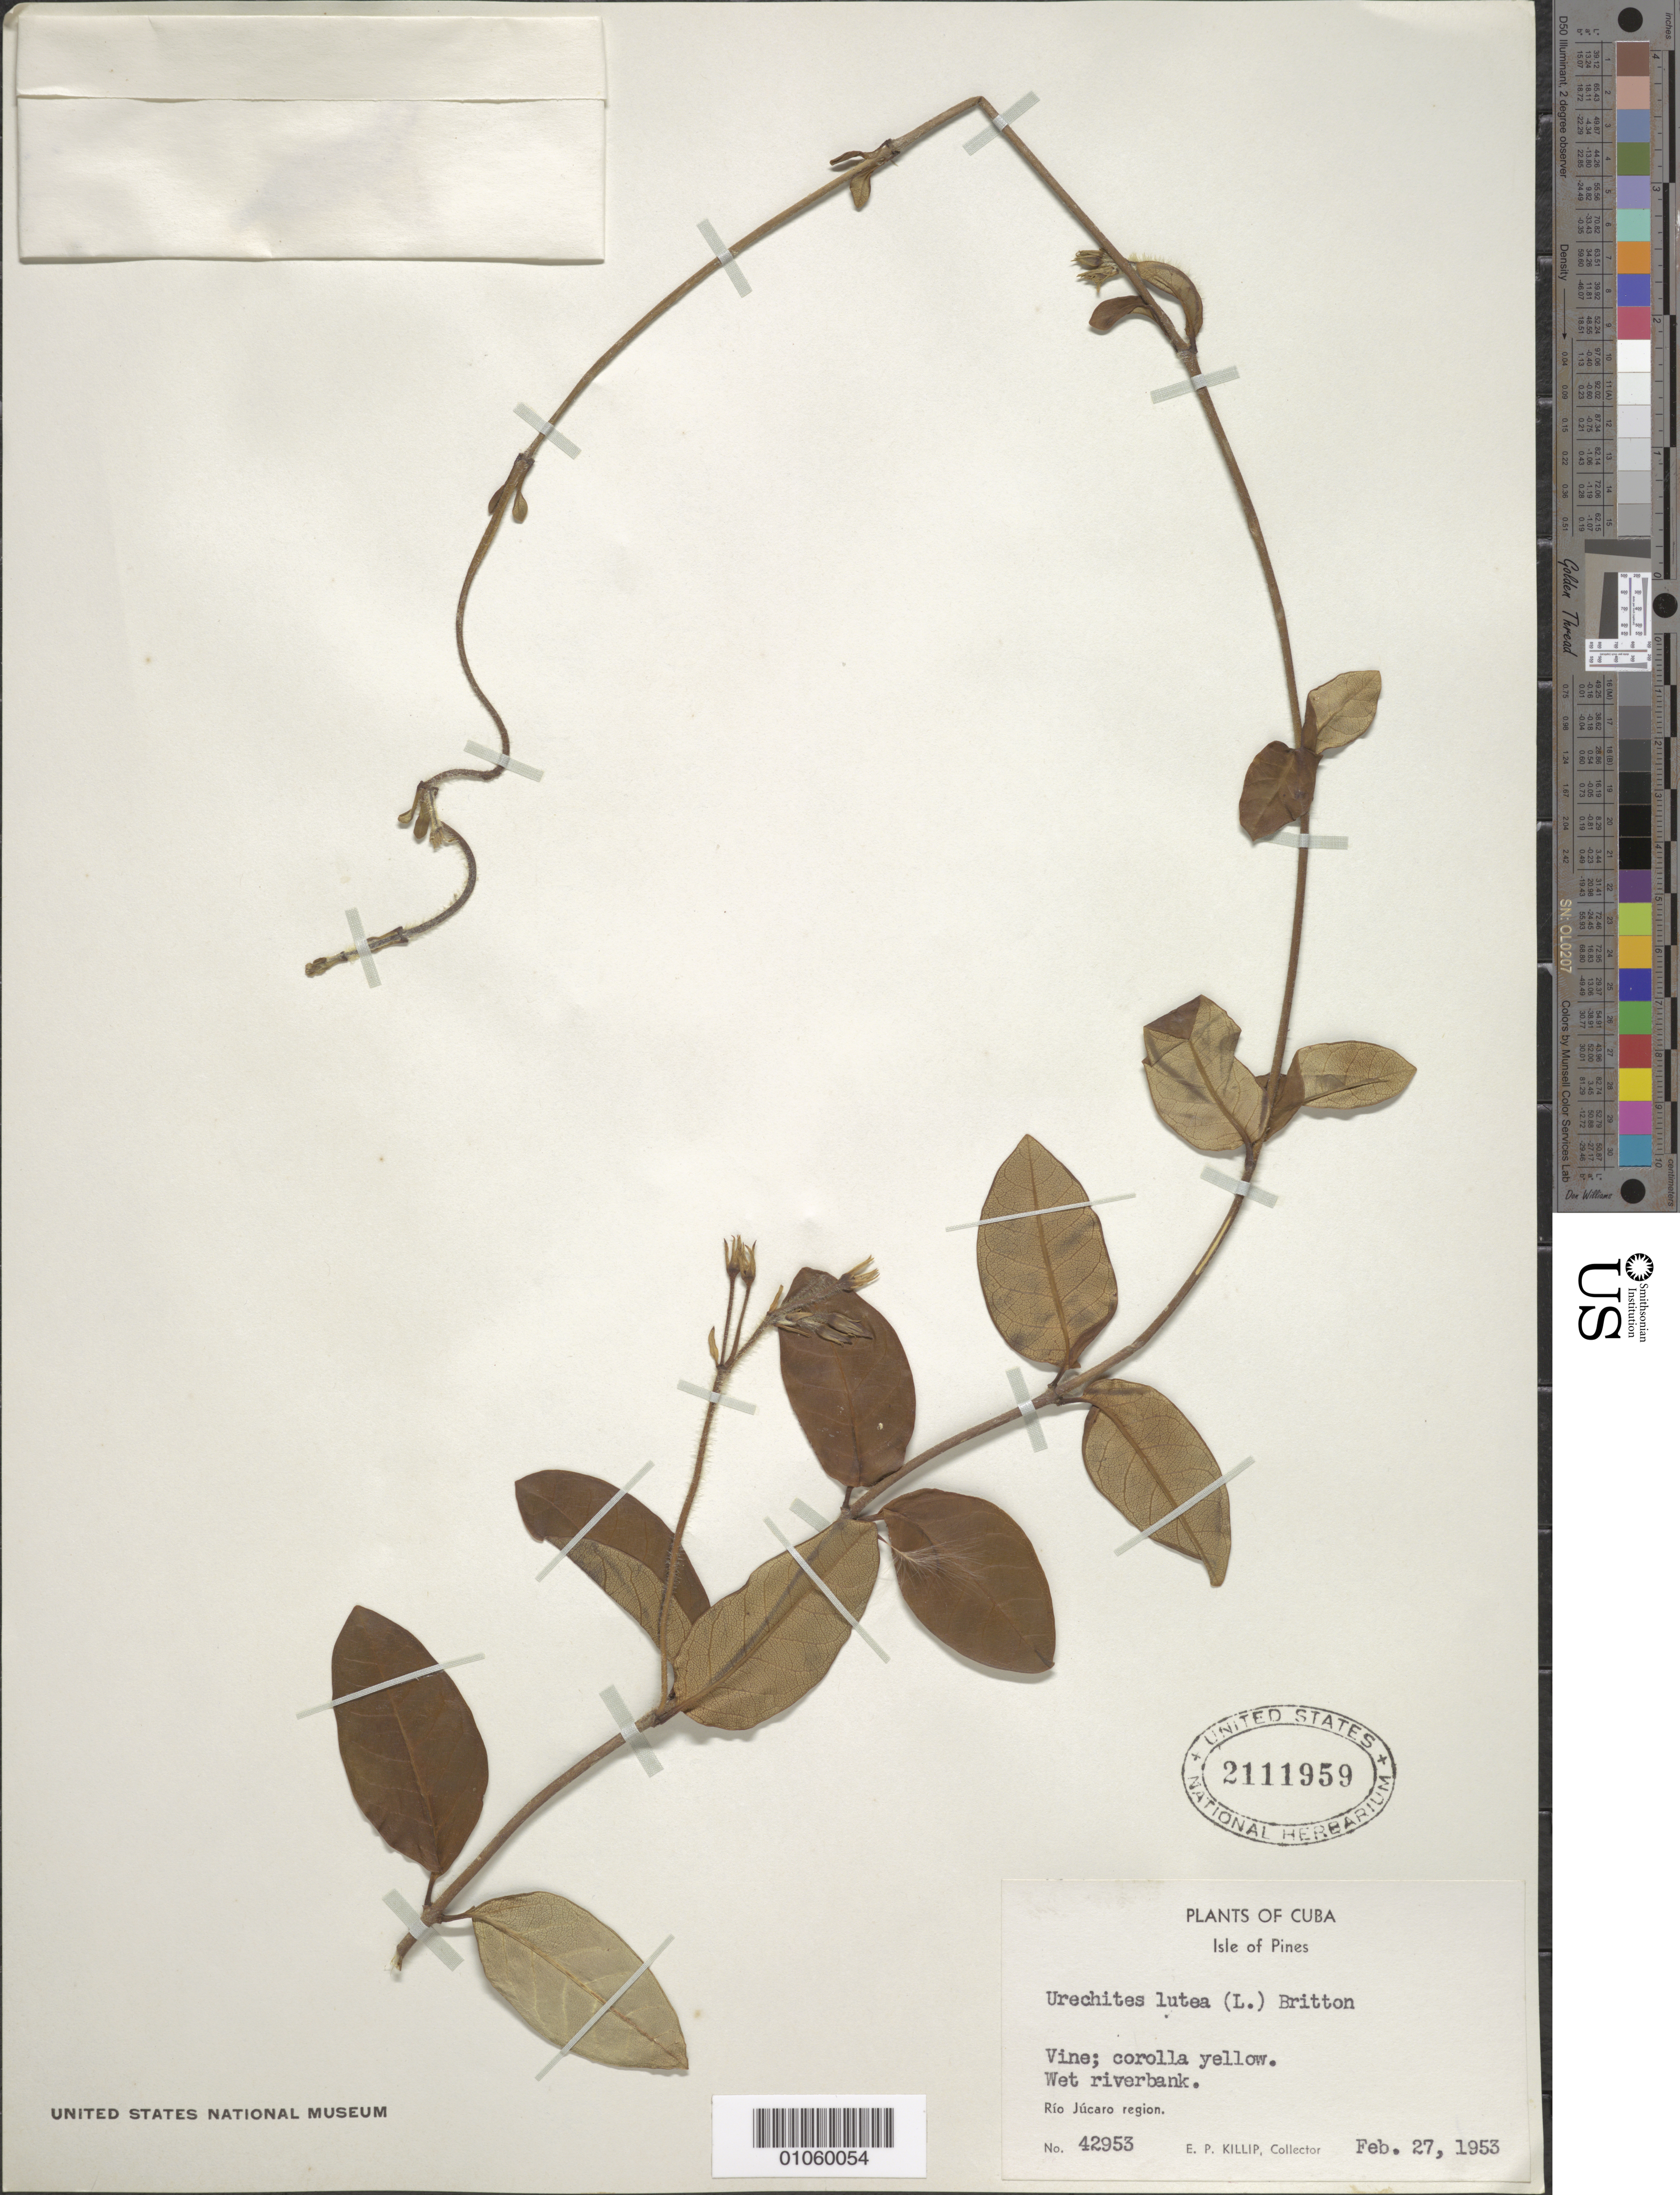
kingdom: Plantae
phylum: Tracheophyta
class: Magnoliopsida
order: Gentianales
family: Apocynaceae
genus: Urechites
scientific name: Urechites lutea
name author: (L.) Britton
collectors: E. P. Killip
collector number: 42953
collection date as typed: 27 Feb 1953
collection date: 1953-02-27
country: Cuba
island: Isla de la Juventud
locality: Riverbank, Río Júcaro region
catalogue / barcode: US 2111959